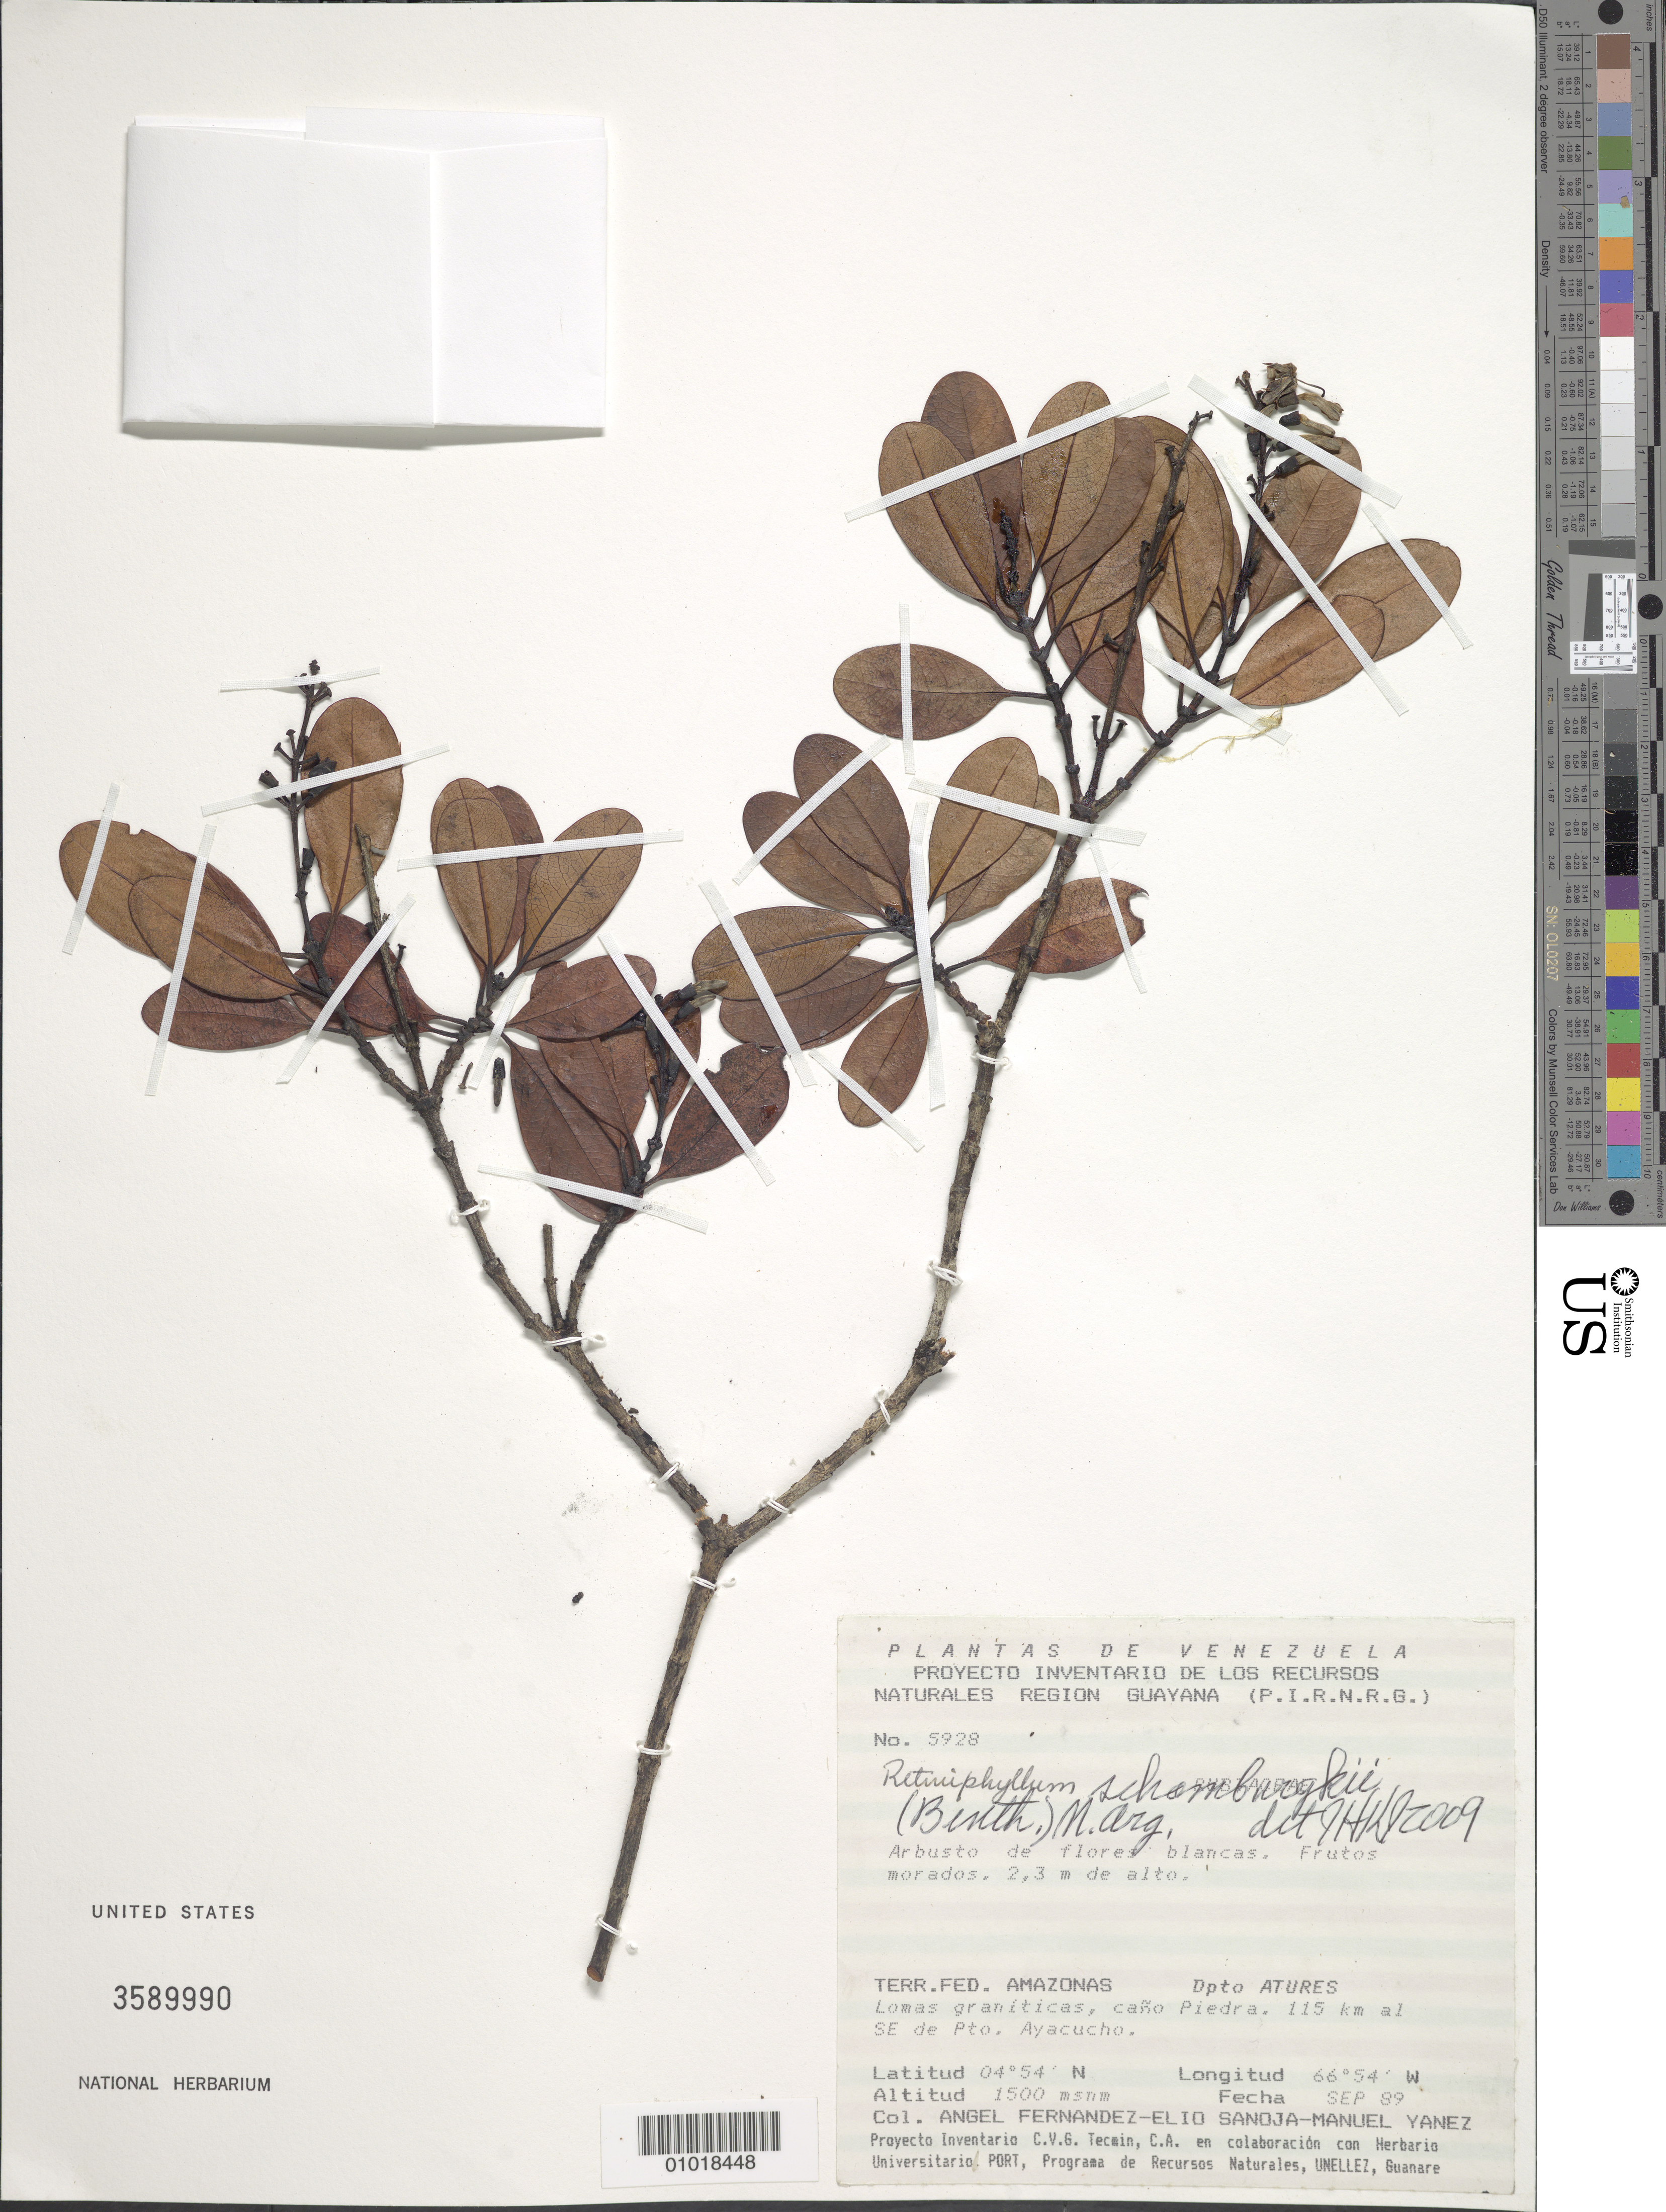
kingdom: Plantae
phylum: Tracheophyta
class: Magnoliopsida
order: Gentianales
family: Rubiaceae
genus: Retiniphyllum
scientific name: Retiniphyllum schomburgkii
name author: (Benth.) Müll. Arg.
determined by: Kirkbride, J. H.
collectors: A. Fernández, E. Sanoja & M. Yanez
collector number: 5928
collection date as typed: Sep-89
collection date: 1989-09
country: Venezuela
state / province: Amazonas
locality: Caño Piedra, 115 km al SE de Puerto Ayacucho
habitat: Lomas graniticas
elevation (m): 1500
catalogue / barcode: US 3589990